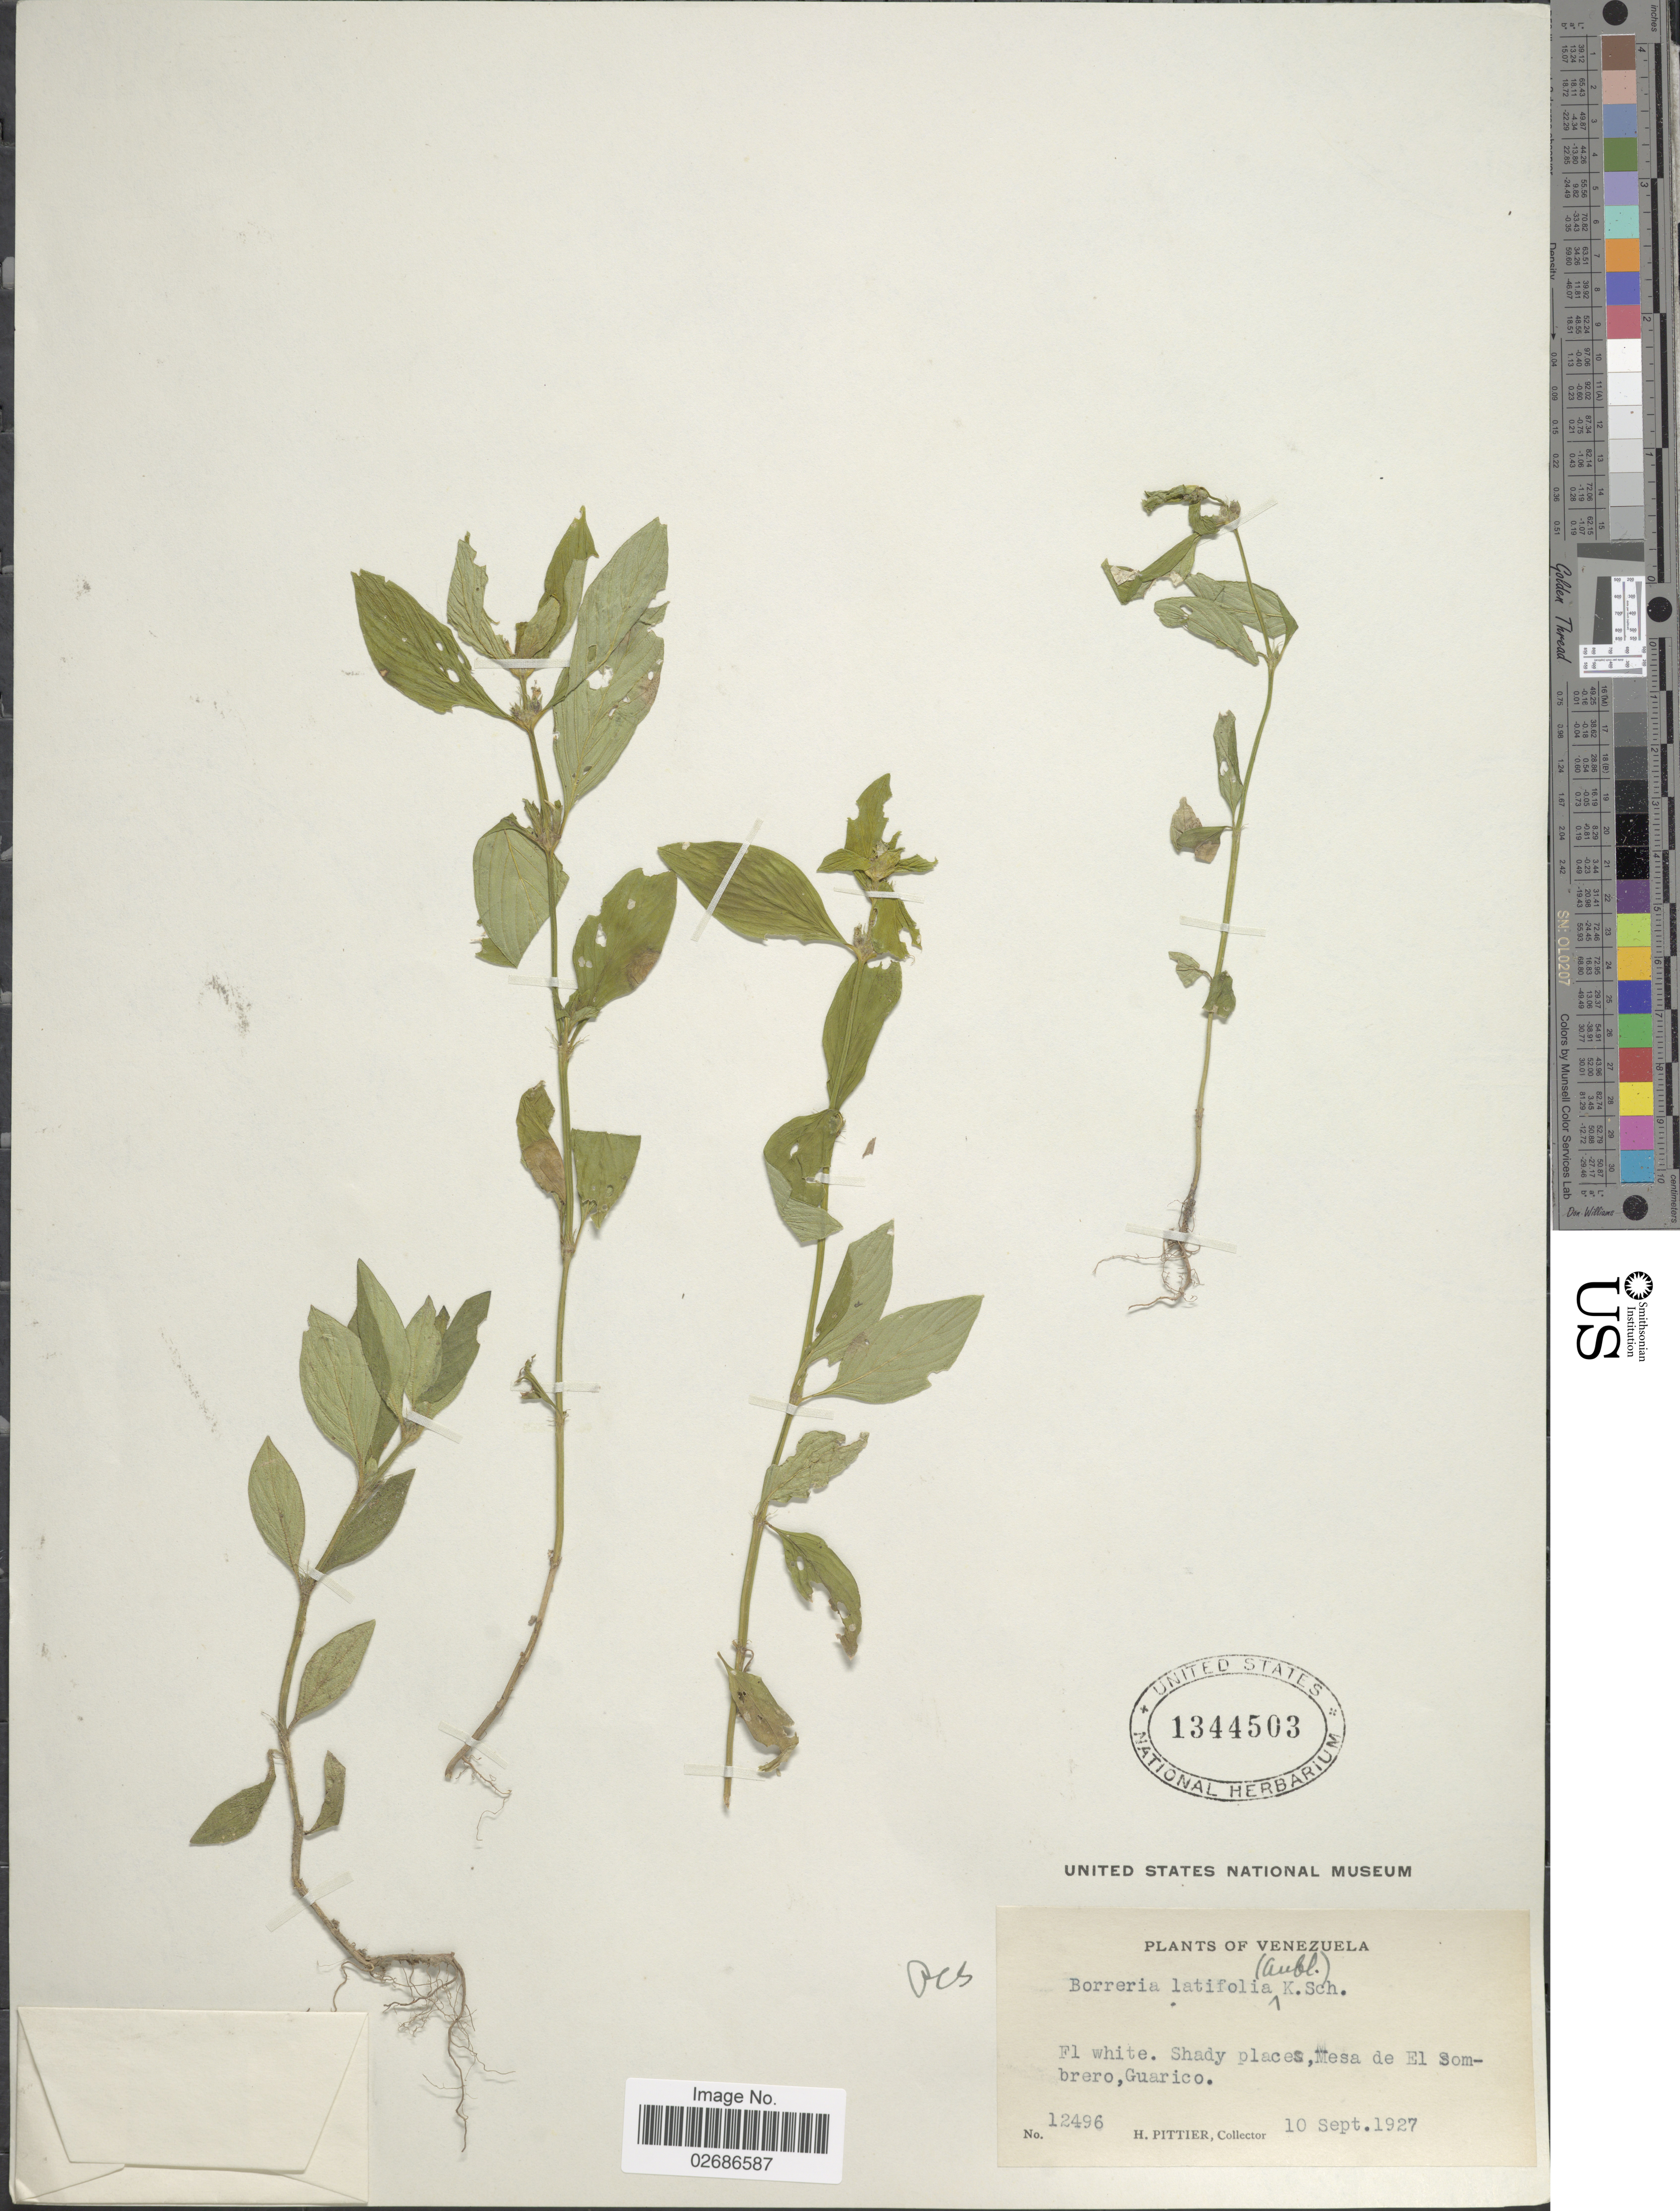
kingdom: Plantae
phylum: Tracheophyta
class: Magnoliopsida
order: Gentianales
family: Rubiaceae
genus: Borreria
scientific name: Borreria latifolia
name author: (Aubl.) K. Schum.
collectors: H. F. Pittier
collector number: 12496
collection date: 1927-09-10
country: Venezuela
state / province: Guárico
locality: Mesa de El Sombrero, Guarico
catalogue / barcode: US 1344503